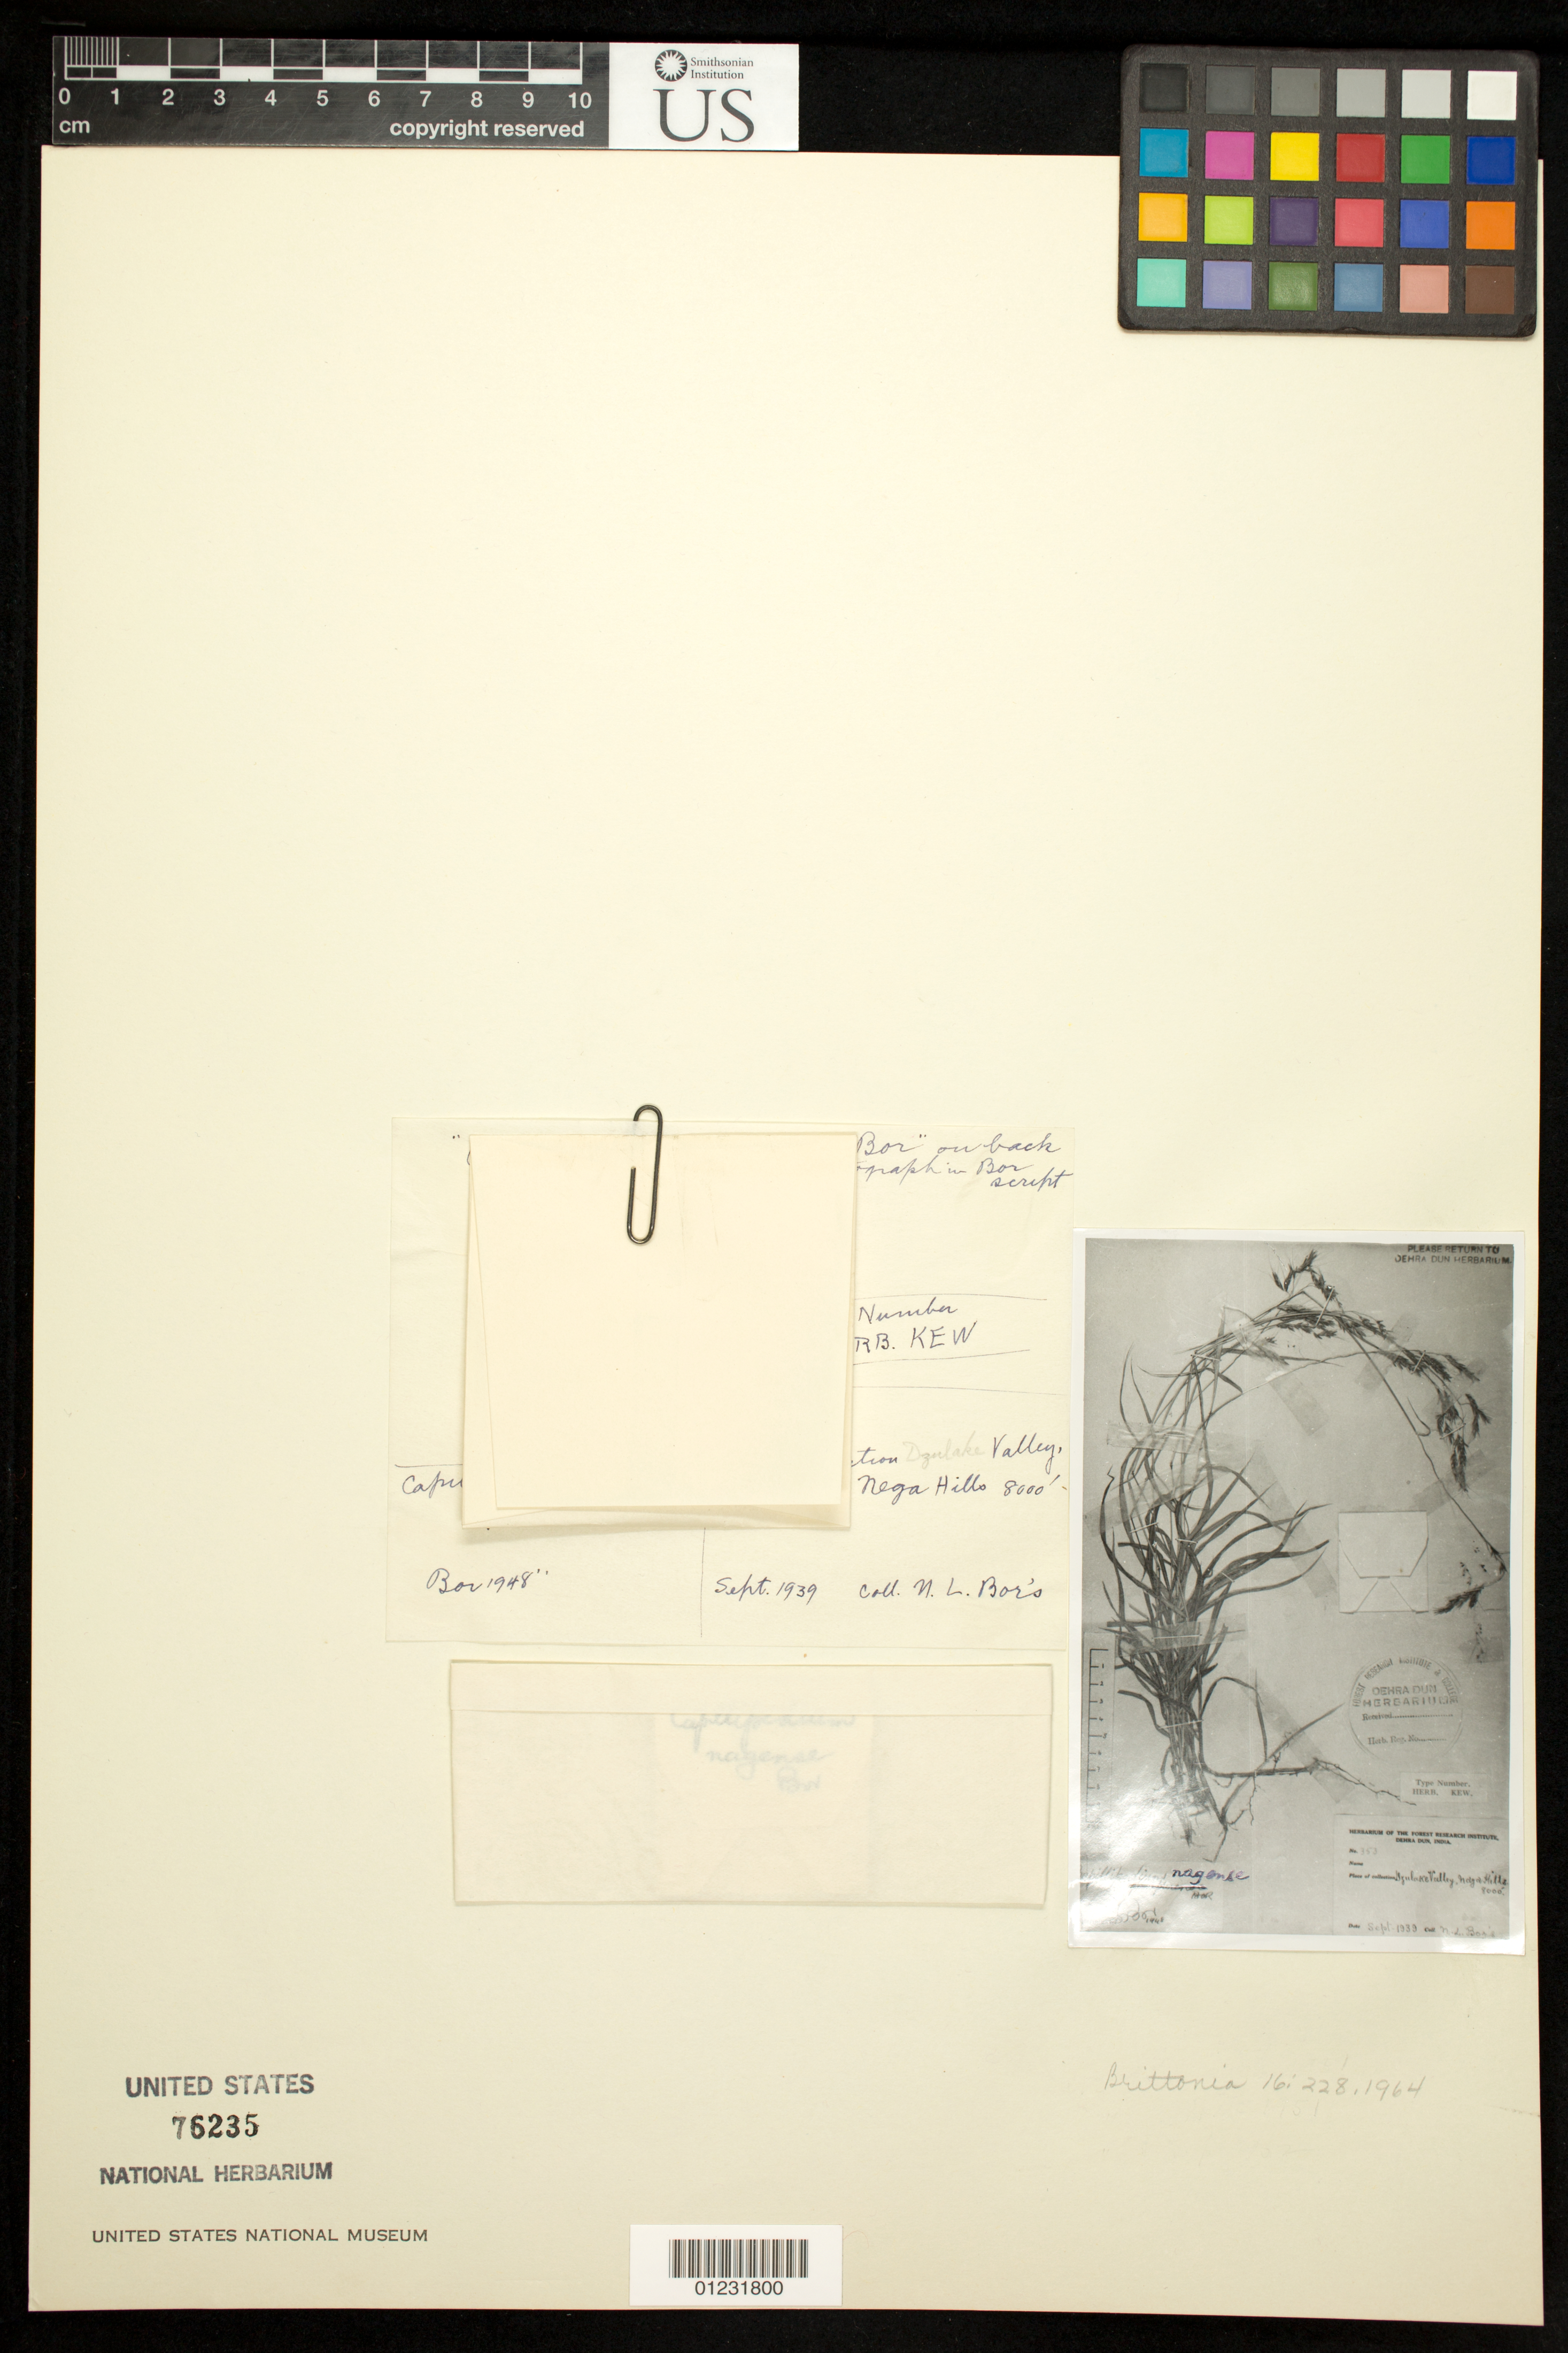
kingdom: Plantae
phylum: Tracheophyta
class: Liliopsida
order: Poales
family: Poaceae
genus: Capillipedium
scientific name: Capillipedium nagense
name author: Bor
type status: Type Collection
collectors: N. L. Bor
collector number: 353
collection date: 1939-09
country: India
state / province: Nagaland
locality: Dzulake Valley, Naga Hills.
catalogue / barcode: US 76235